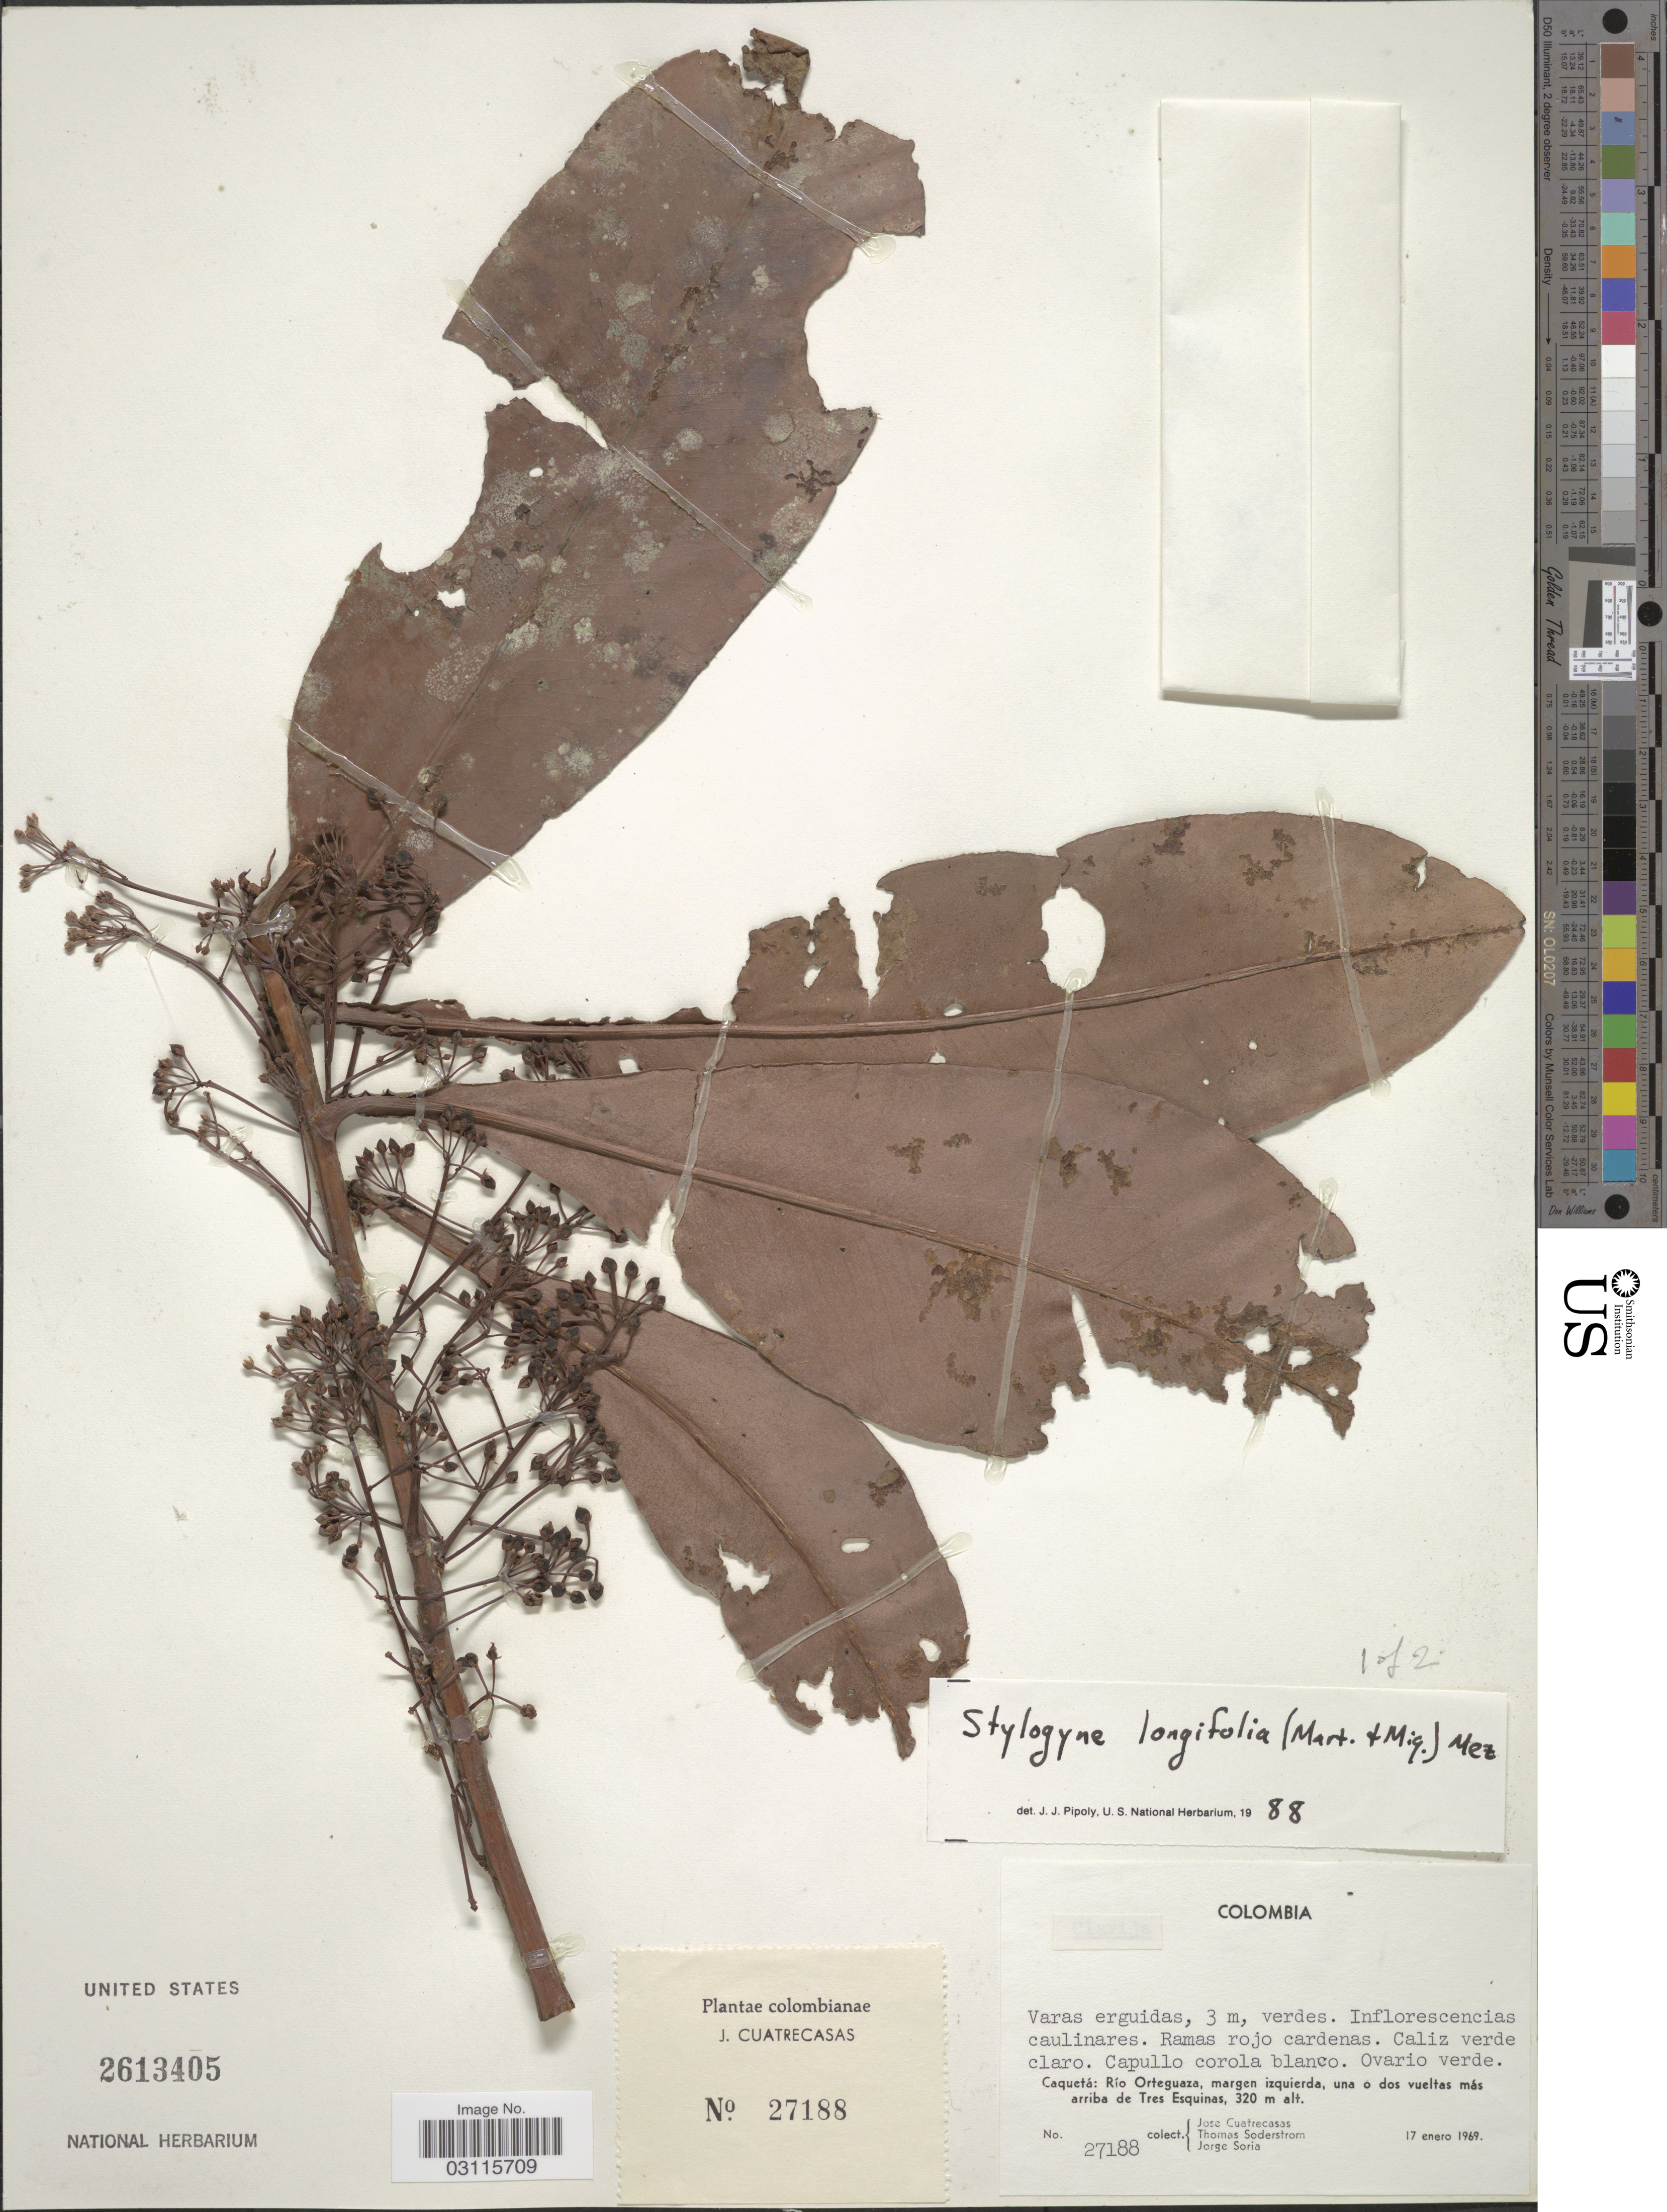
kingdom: Plantae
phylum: Tracheophyta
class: Magnoliopsida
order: Ericales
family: Primulaceae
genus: Stylogyne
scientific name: Stylogyne longifolia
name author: Mez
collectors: J. Cuatrecasas, T. R. Soderstrom & J. Soria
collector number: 27188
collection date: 1969-01-17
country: Colombia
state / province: Caquetá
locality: Río Orteguaza, margen izquierda, una o dos vueltas más arriba de Tres Esquinas.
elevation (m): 320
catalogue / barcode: US 2613405